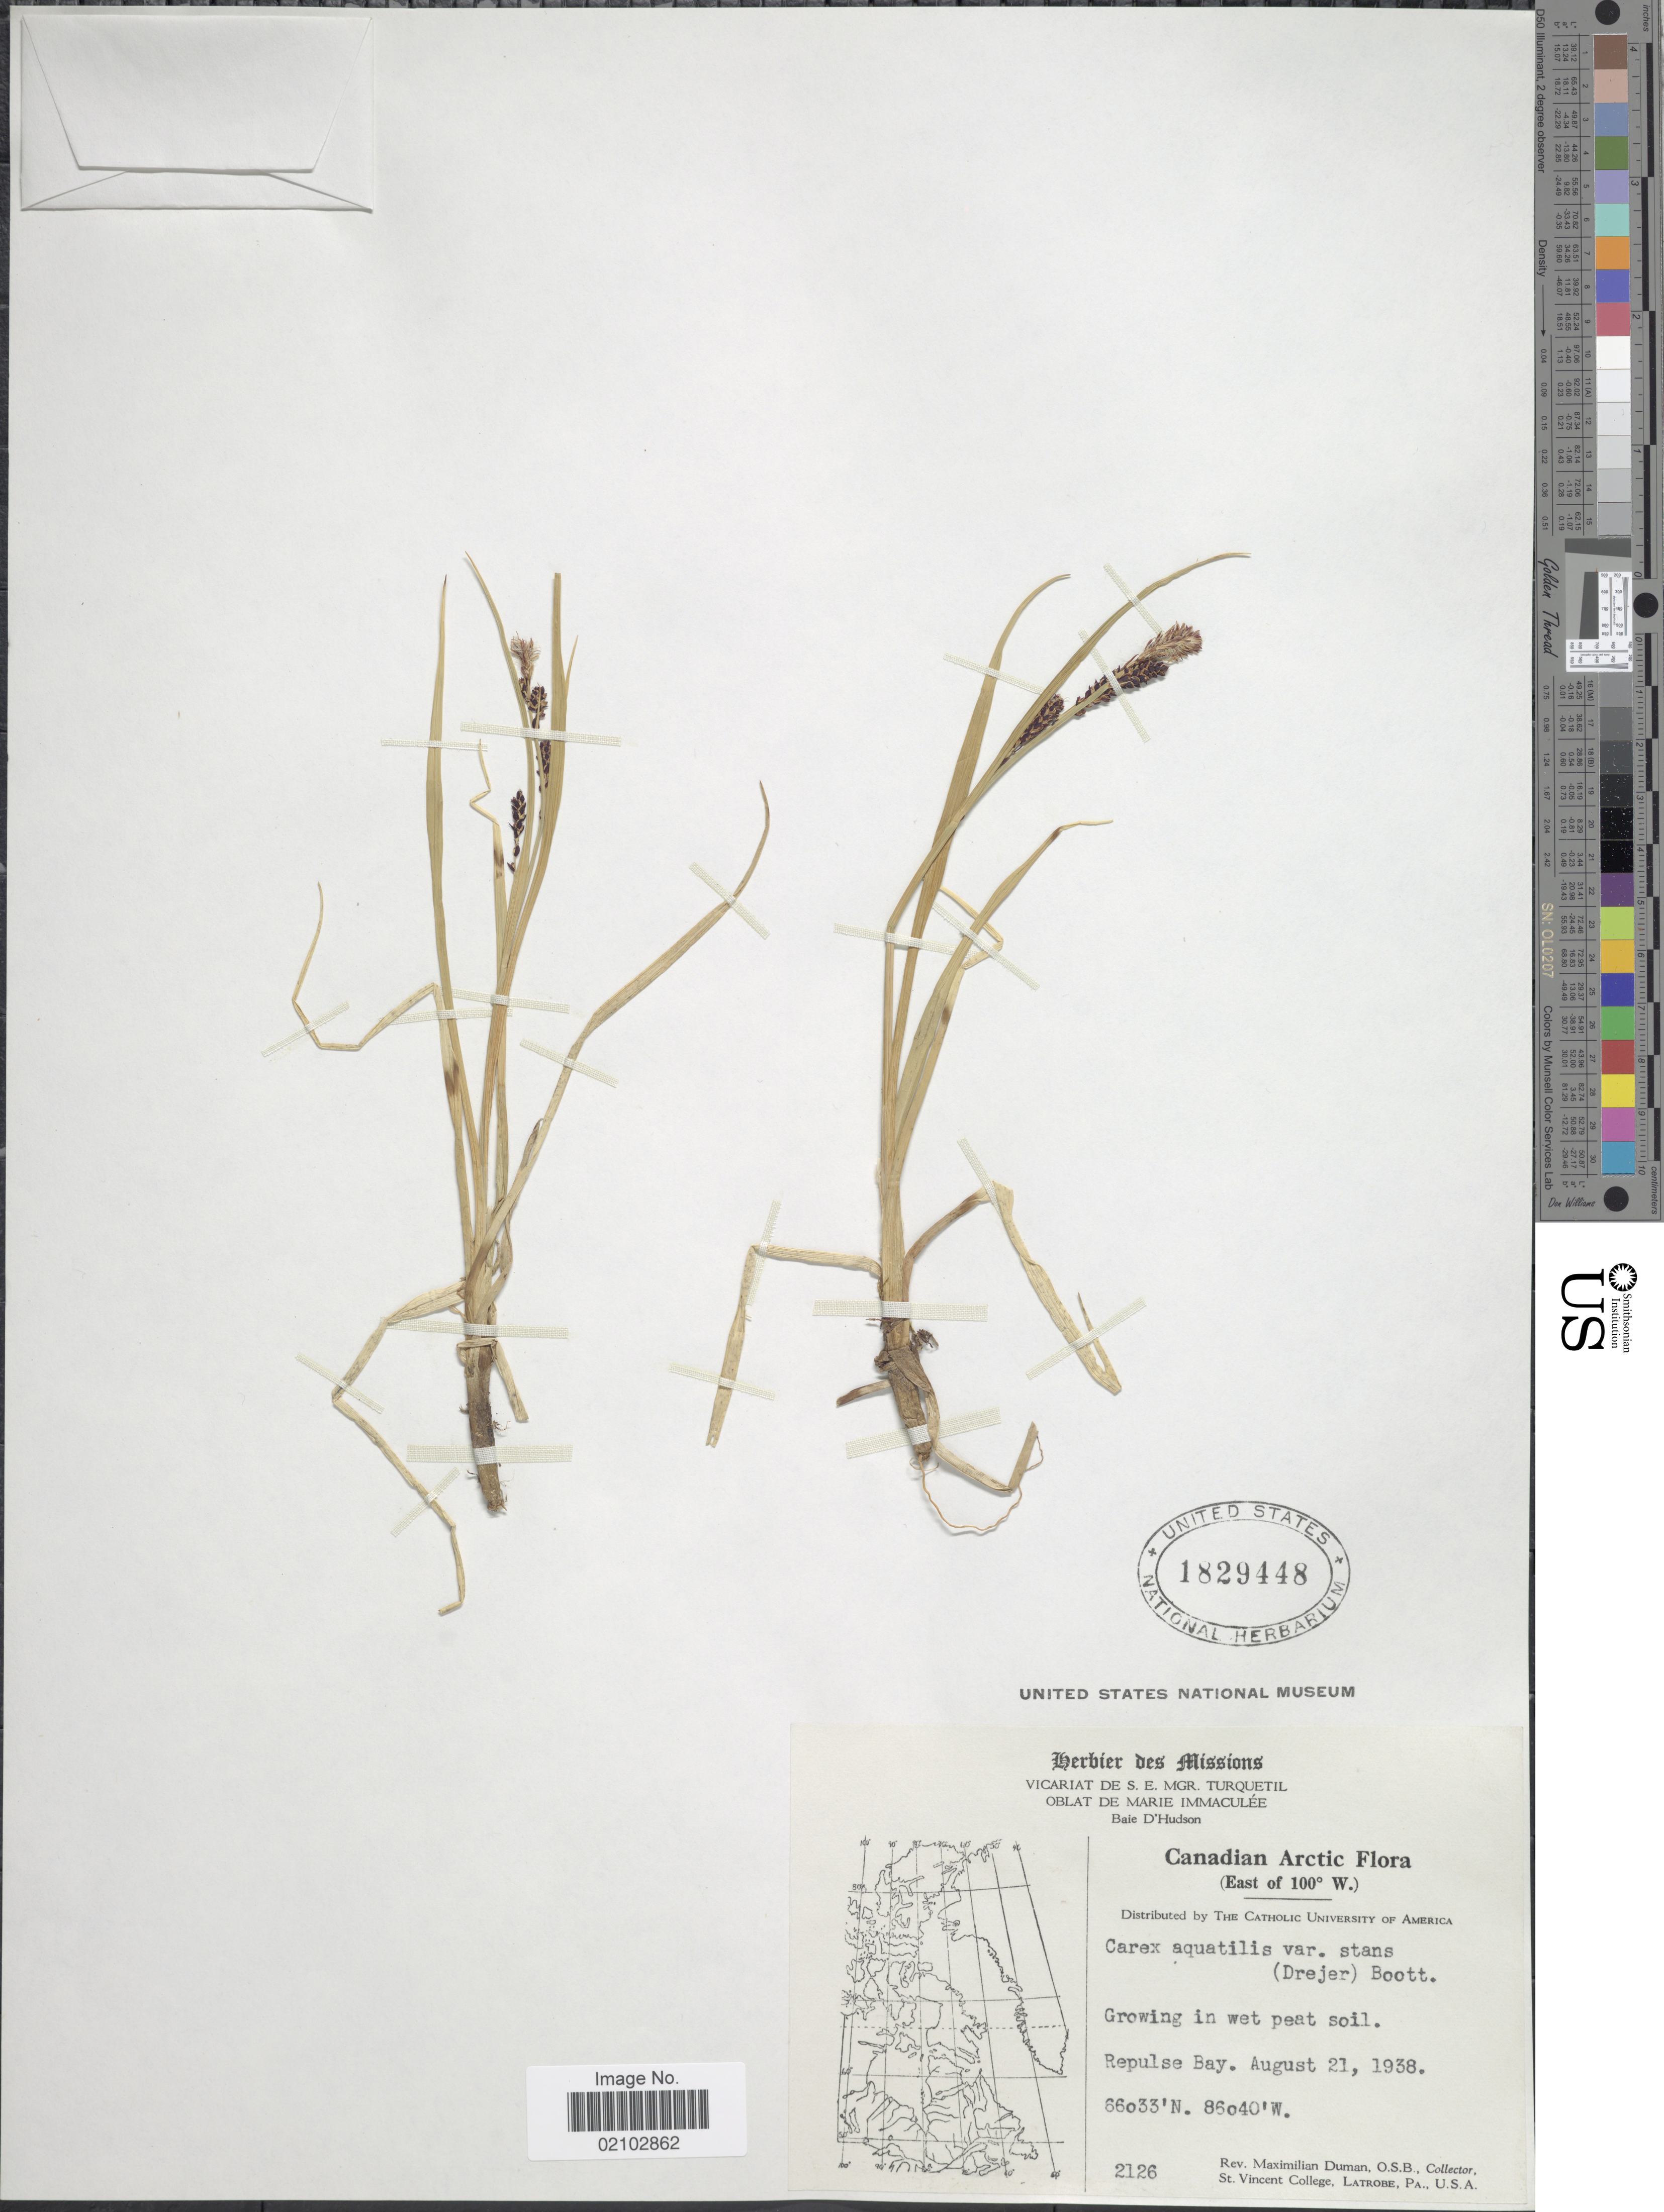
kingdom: Plantae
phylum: Tracheophyta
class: Liliopsida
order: Poales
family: Cyperaceae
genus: Carex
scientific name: Carex aquatilis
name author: Wahlenb.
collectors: M. Duman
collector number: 2126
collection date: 1938-08-21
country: Canada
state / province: Nunavut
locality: Canadian Arctic (East of 100 degrees W.), in wet peat soil, Repulse Bay.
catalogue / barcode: US 1829448